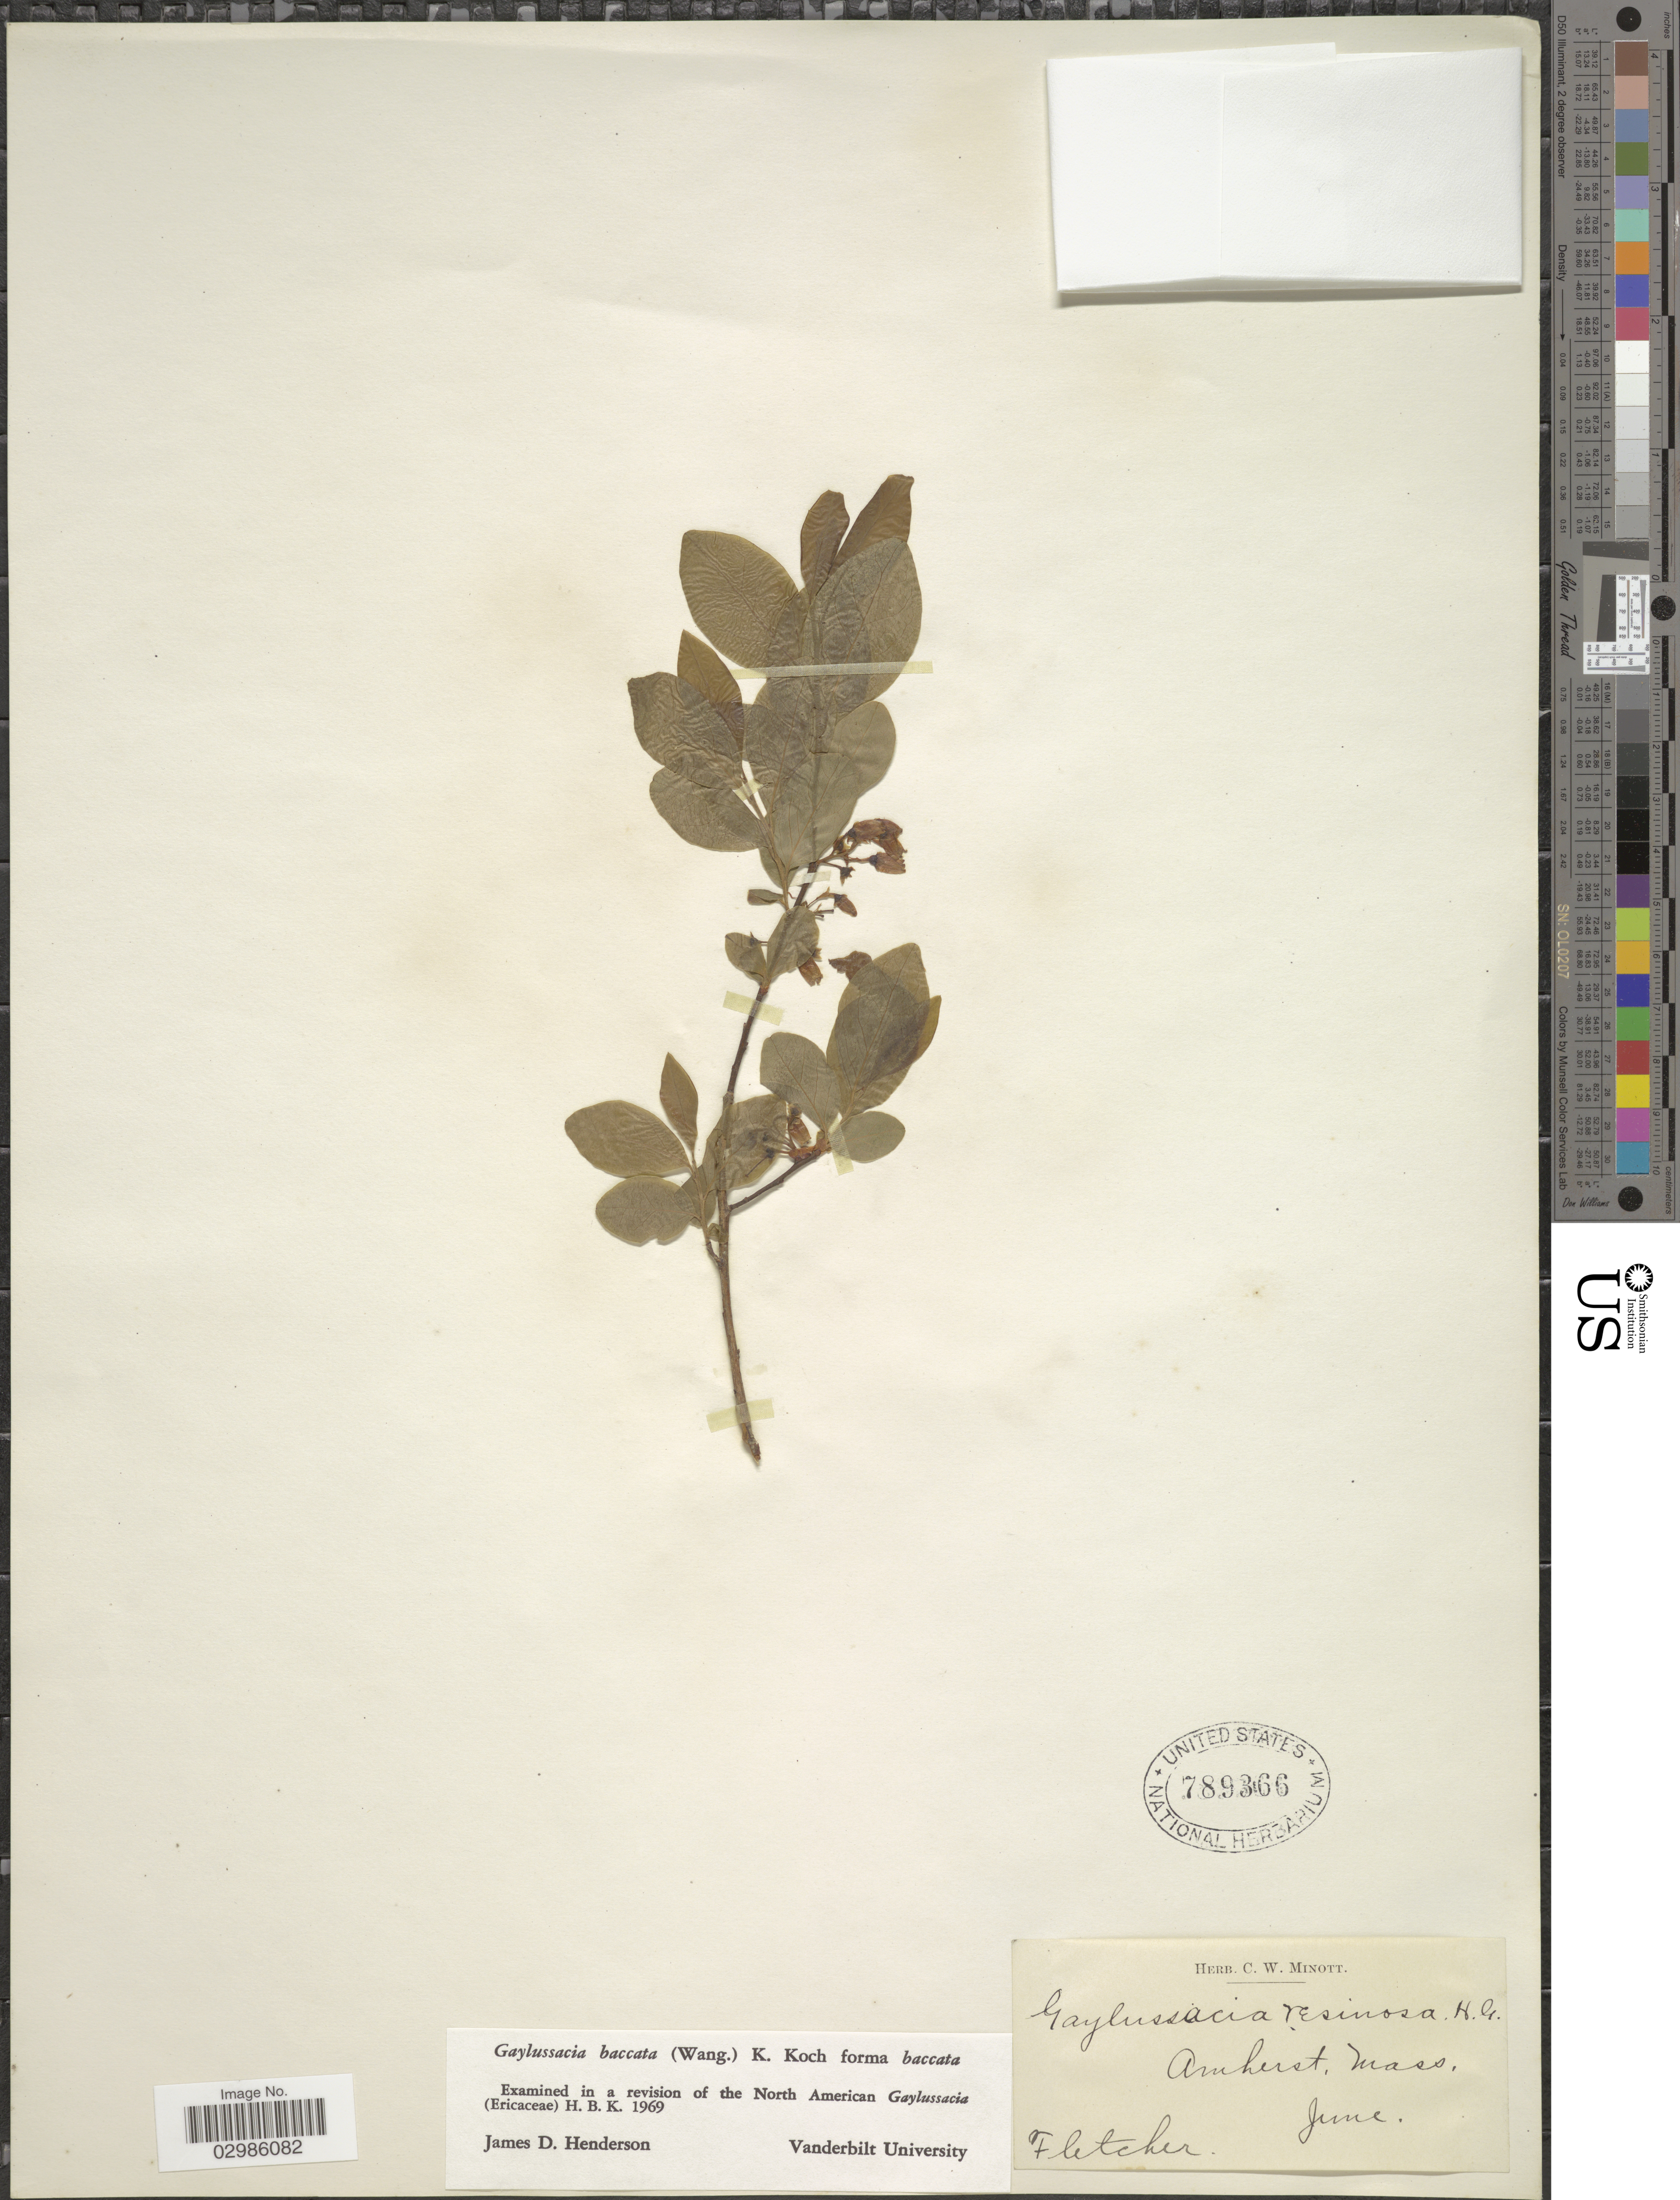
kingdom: Plantae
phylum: Tracheophyta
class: Magnoliopsida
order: Ericales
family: Ericaceae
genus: Gaylussacia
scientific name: Gaylussacia baccata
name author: (Wangenh.) K. Koch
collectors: -. Fletcher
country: United States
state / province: Massachusetts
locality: Amherst.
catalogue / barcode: US 789366